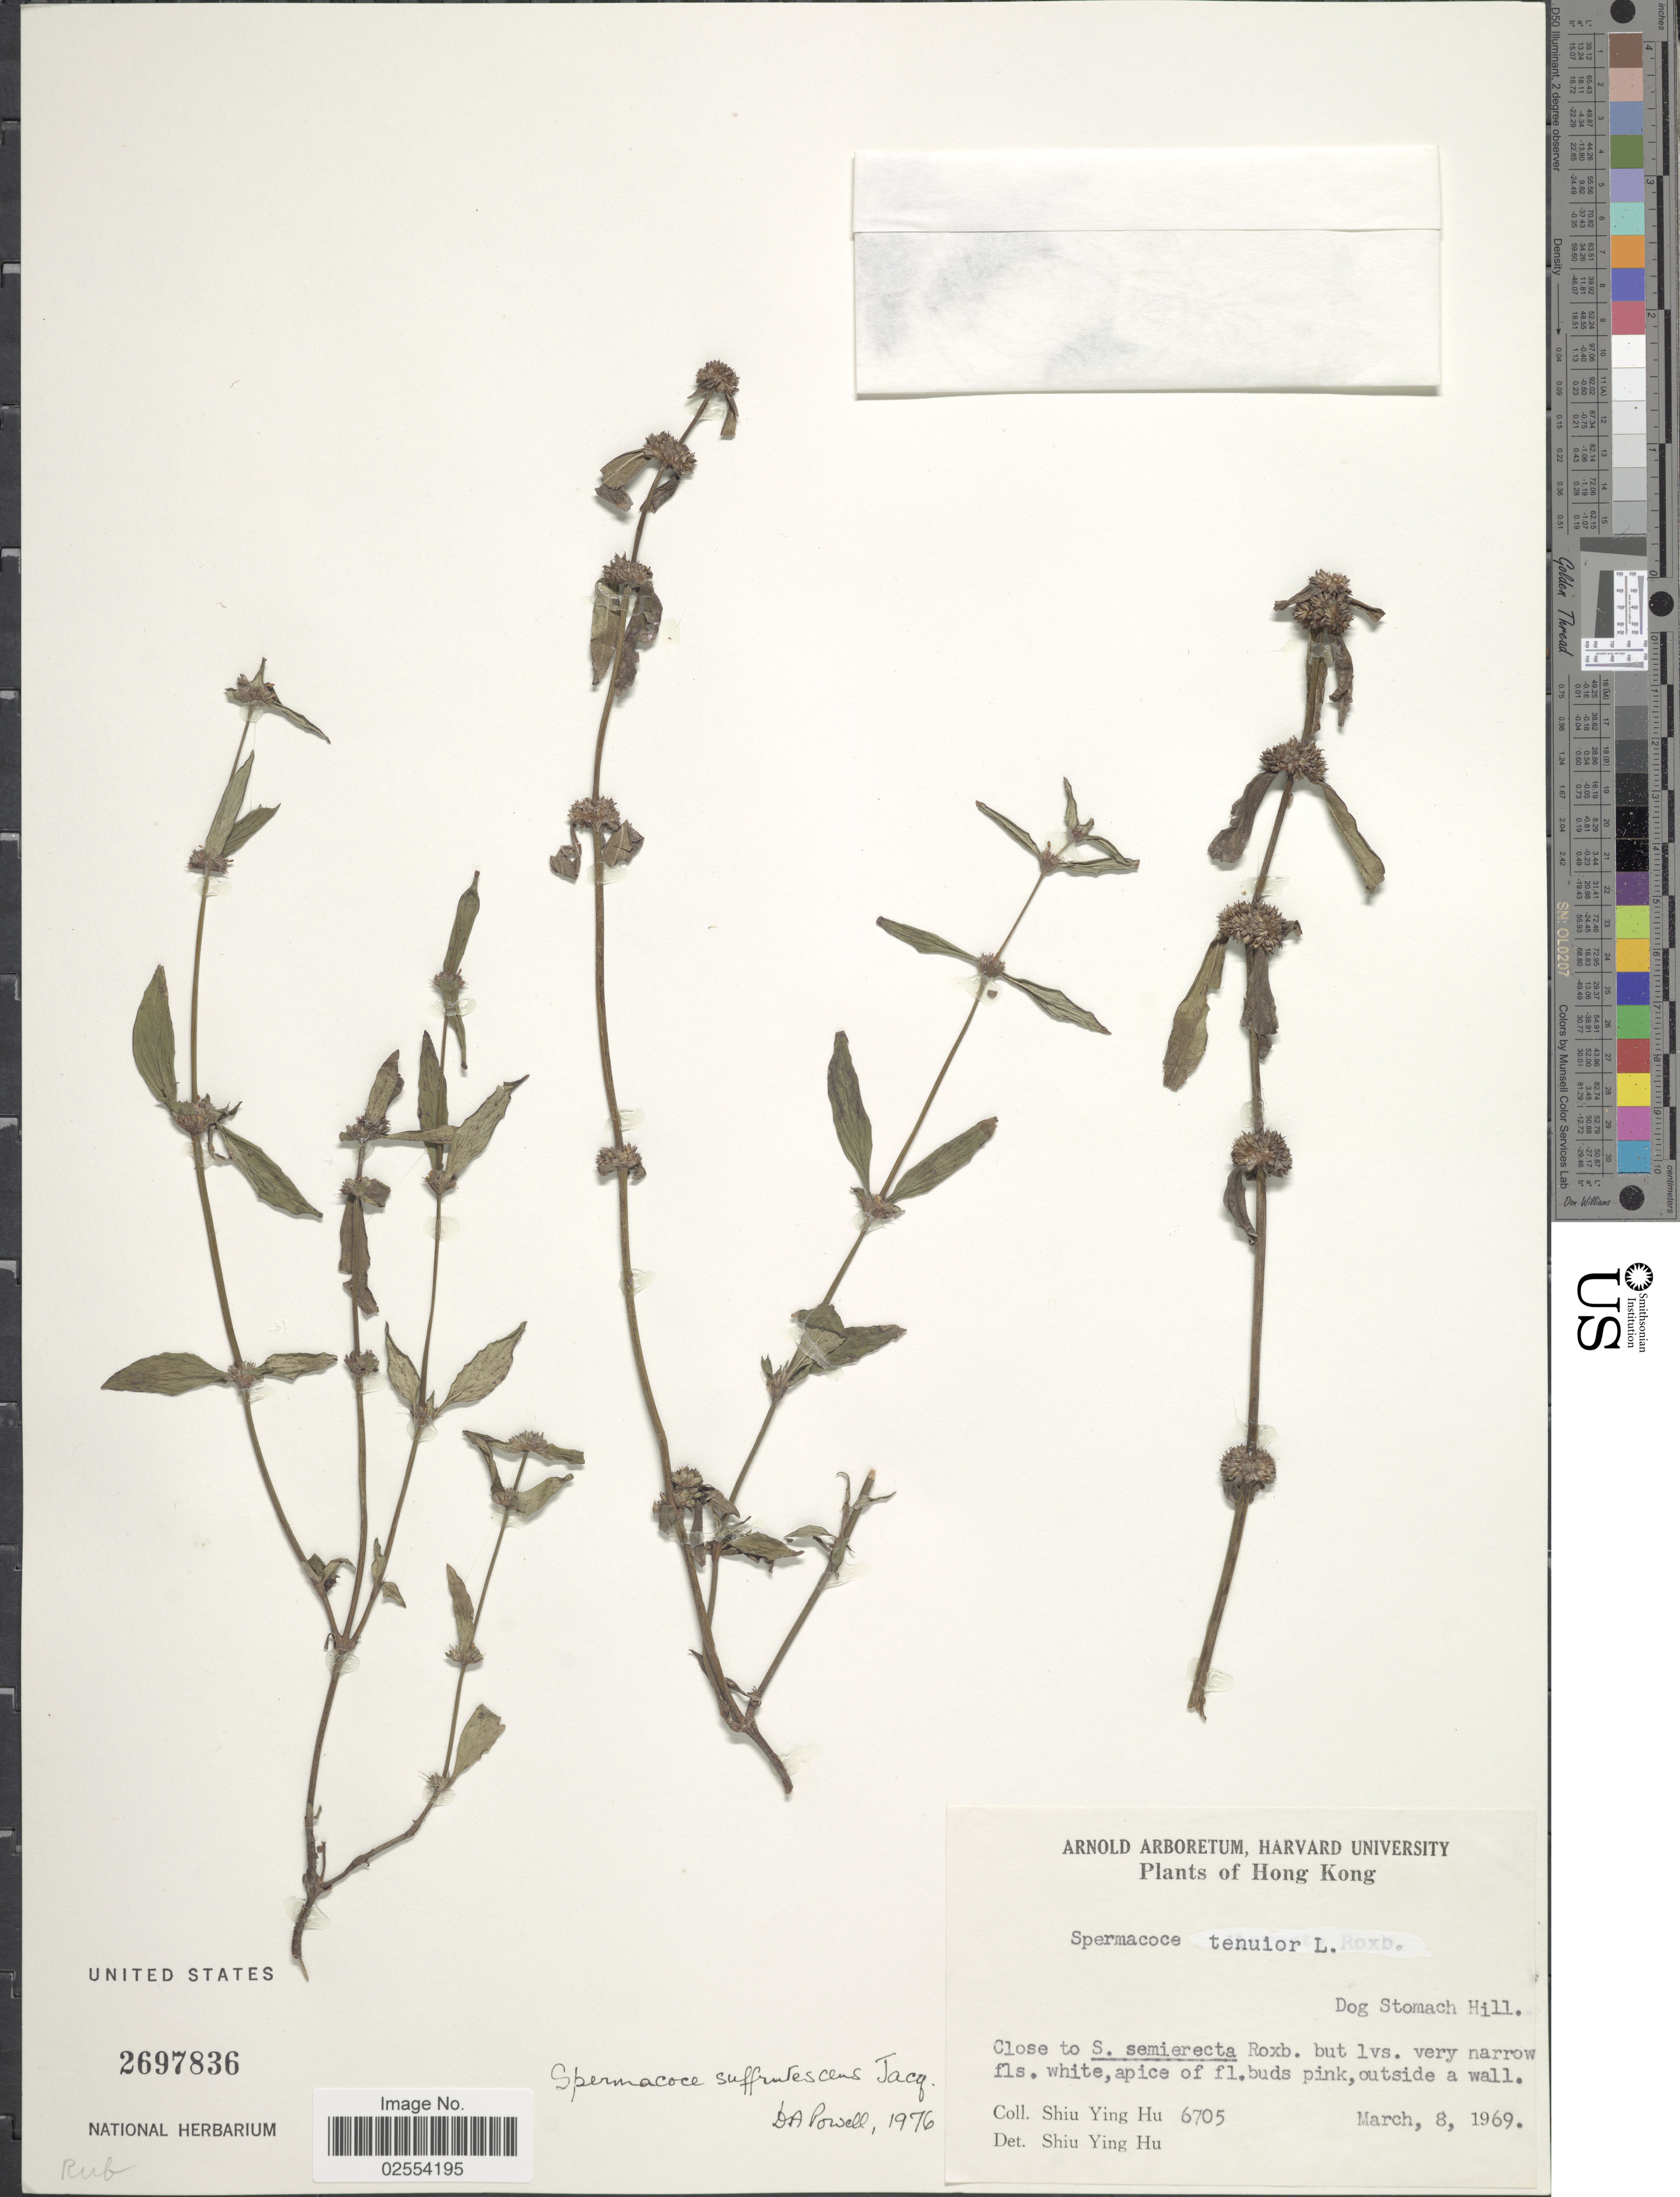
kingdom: Plantae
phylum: Tracheophyta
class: Magnoliopsida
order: Gentianales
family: Rubiaceae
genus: Spermacoce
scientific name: Spermacoce assurgens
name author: Ruiz & Pav.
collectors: S. Y. Hu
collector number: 6705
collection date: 1969-03-08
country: China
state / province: Hong Kong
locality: Dog Stomach Hill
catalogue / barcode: US 2697836